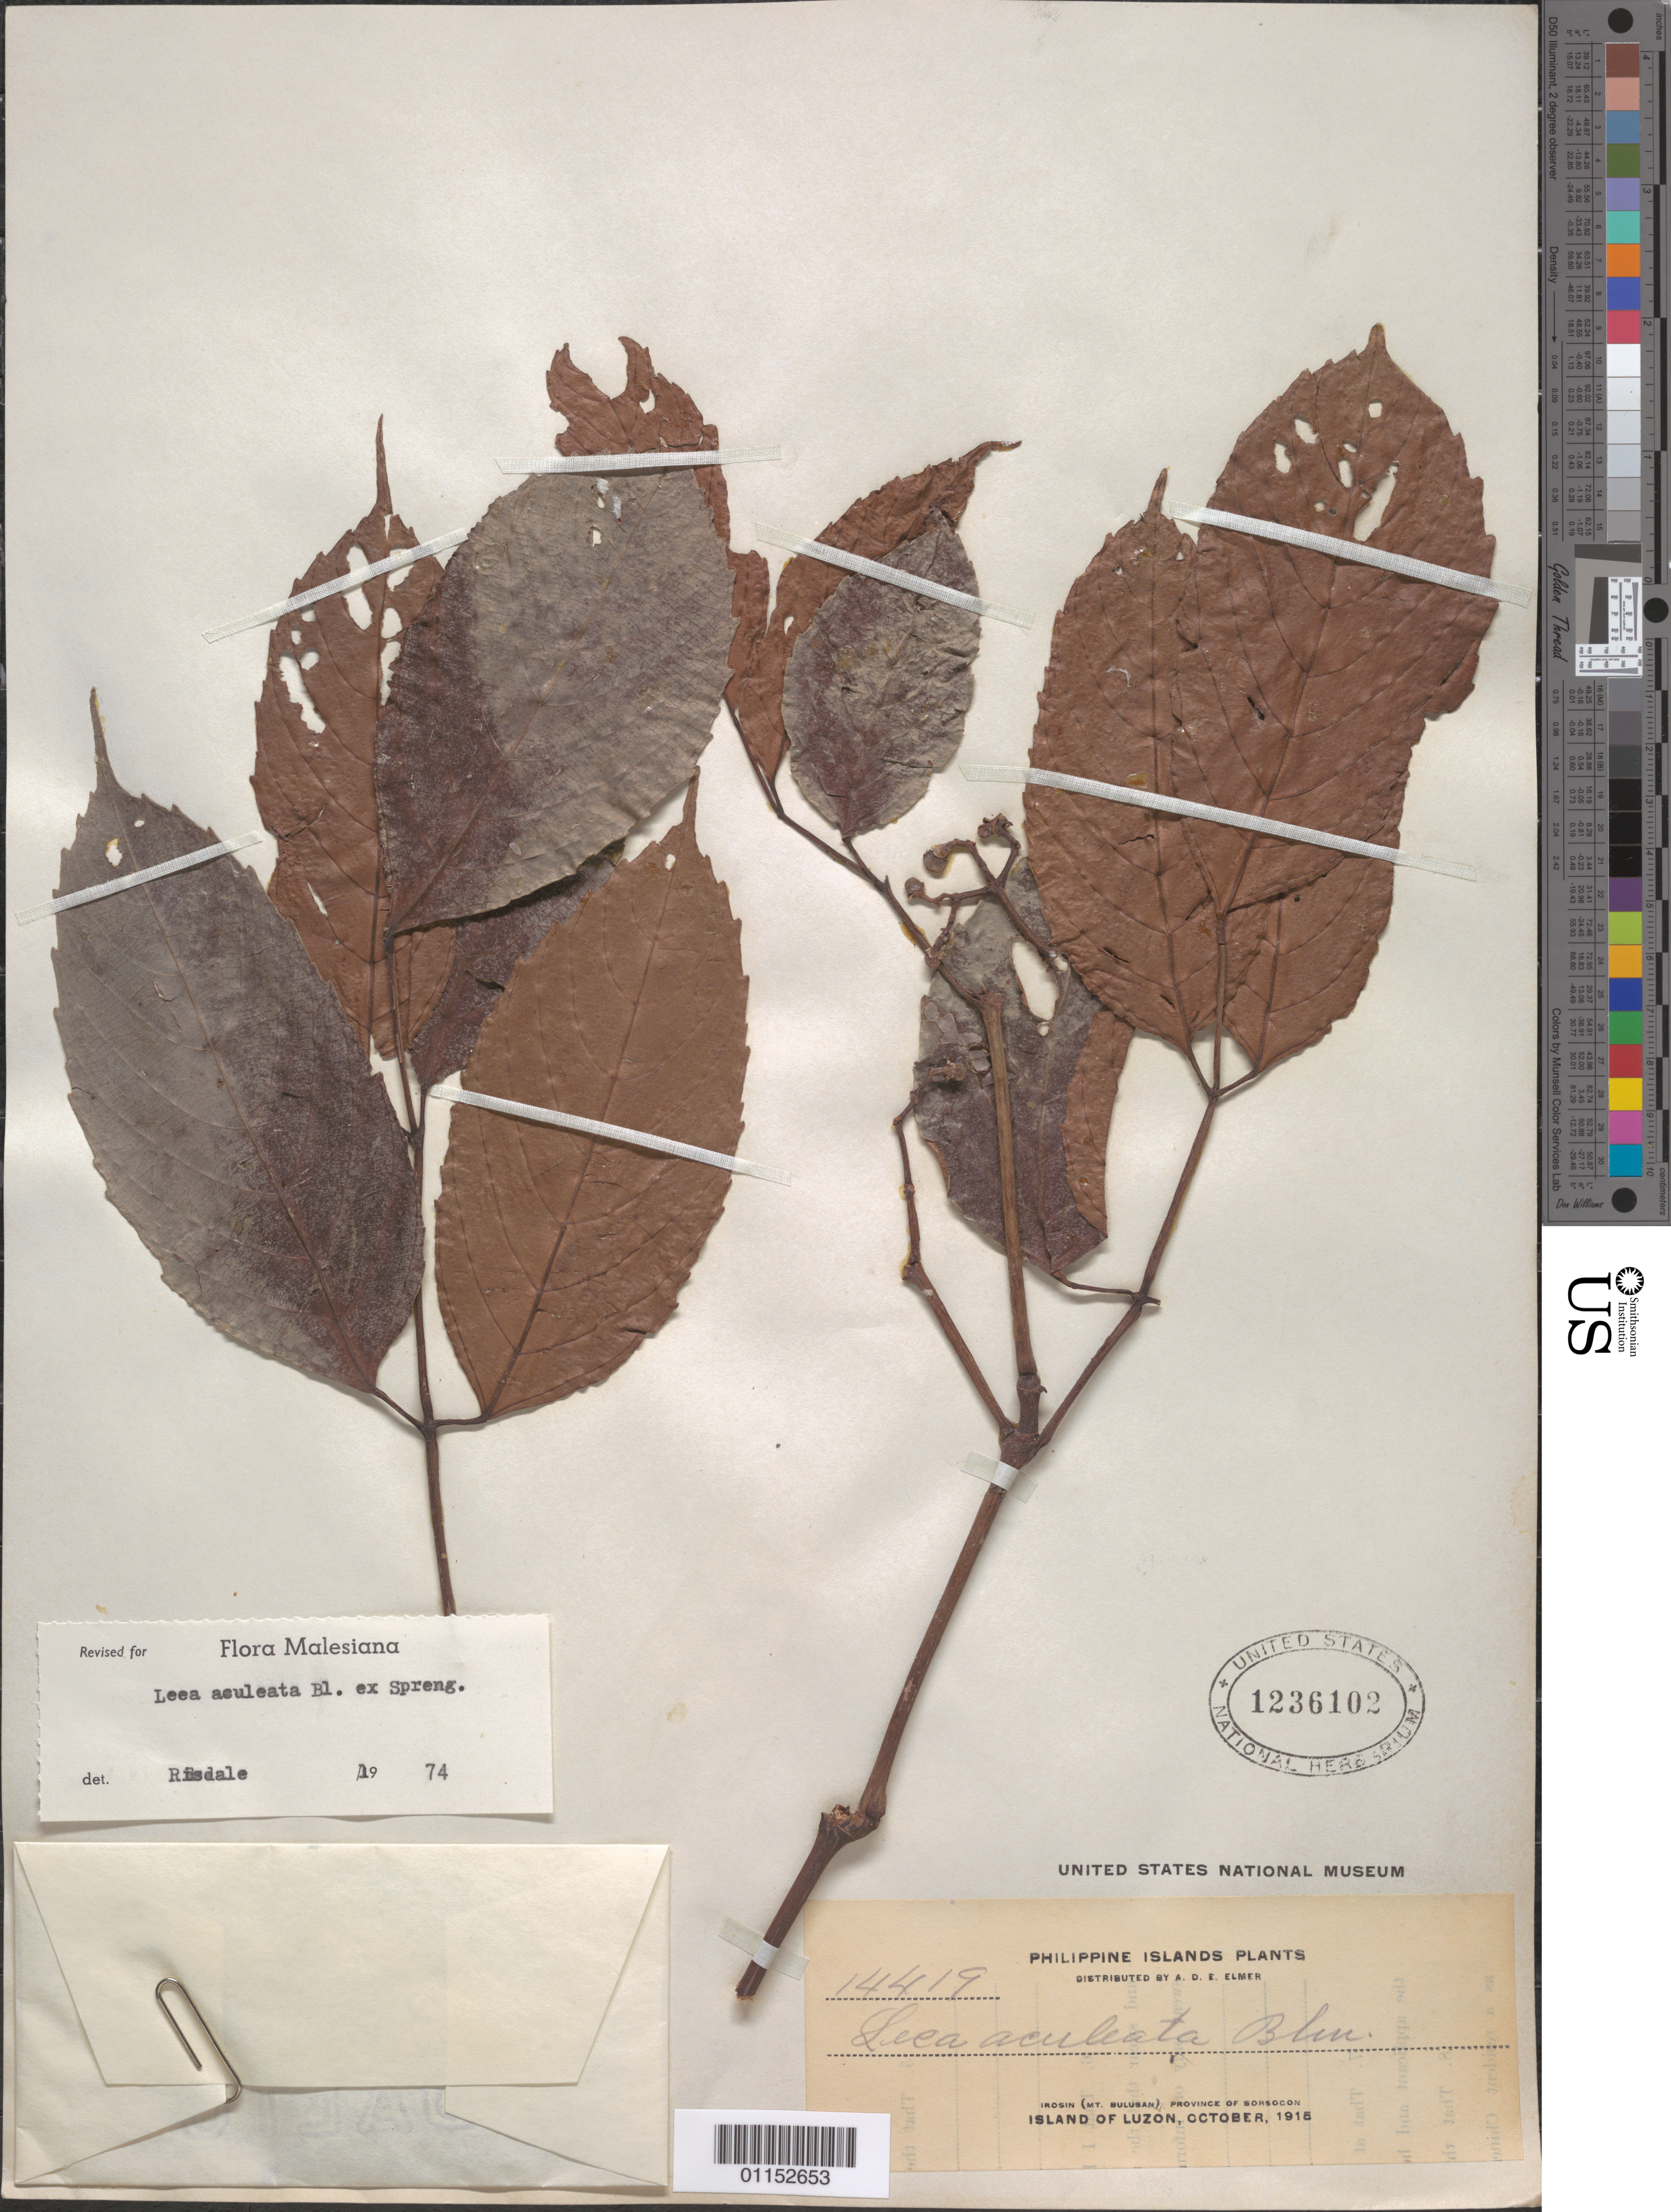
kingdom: Plantae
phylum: Tracheophyta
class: Magnoliopsida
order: Vitales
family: Vitaceae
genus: Leea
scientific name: Leea aculeata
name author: Blume ex Spreng.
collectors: A. D. E. Elmer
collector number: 14419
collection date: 1915-10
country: Philippines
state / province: Bicol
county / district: Sorsogon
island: Luzon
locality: Irosin (Mt Bulusan). Luzon.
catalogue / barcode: US 1236102